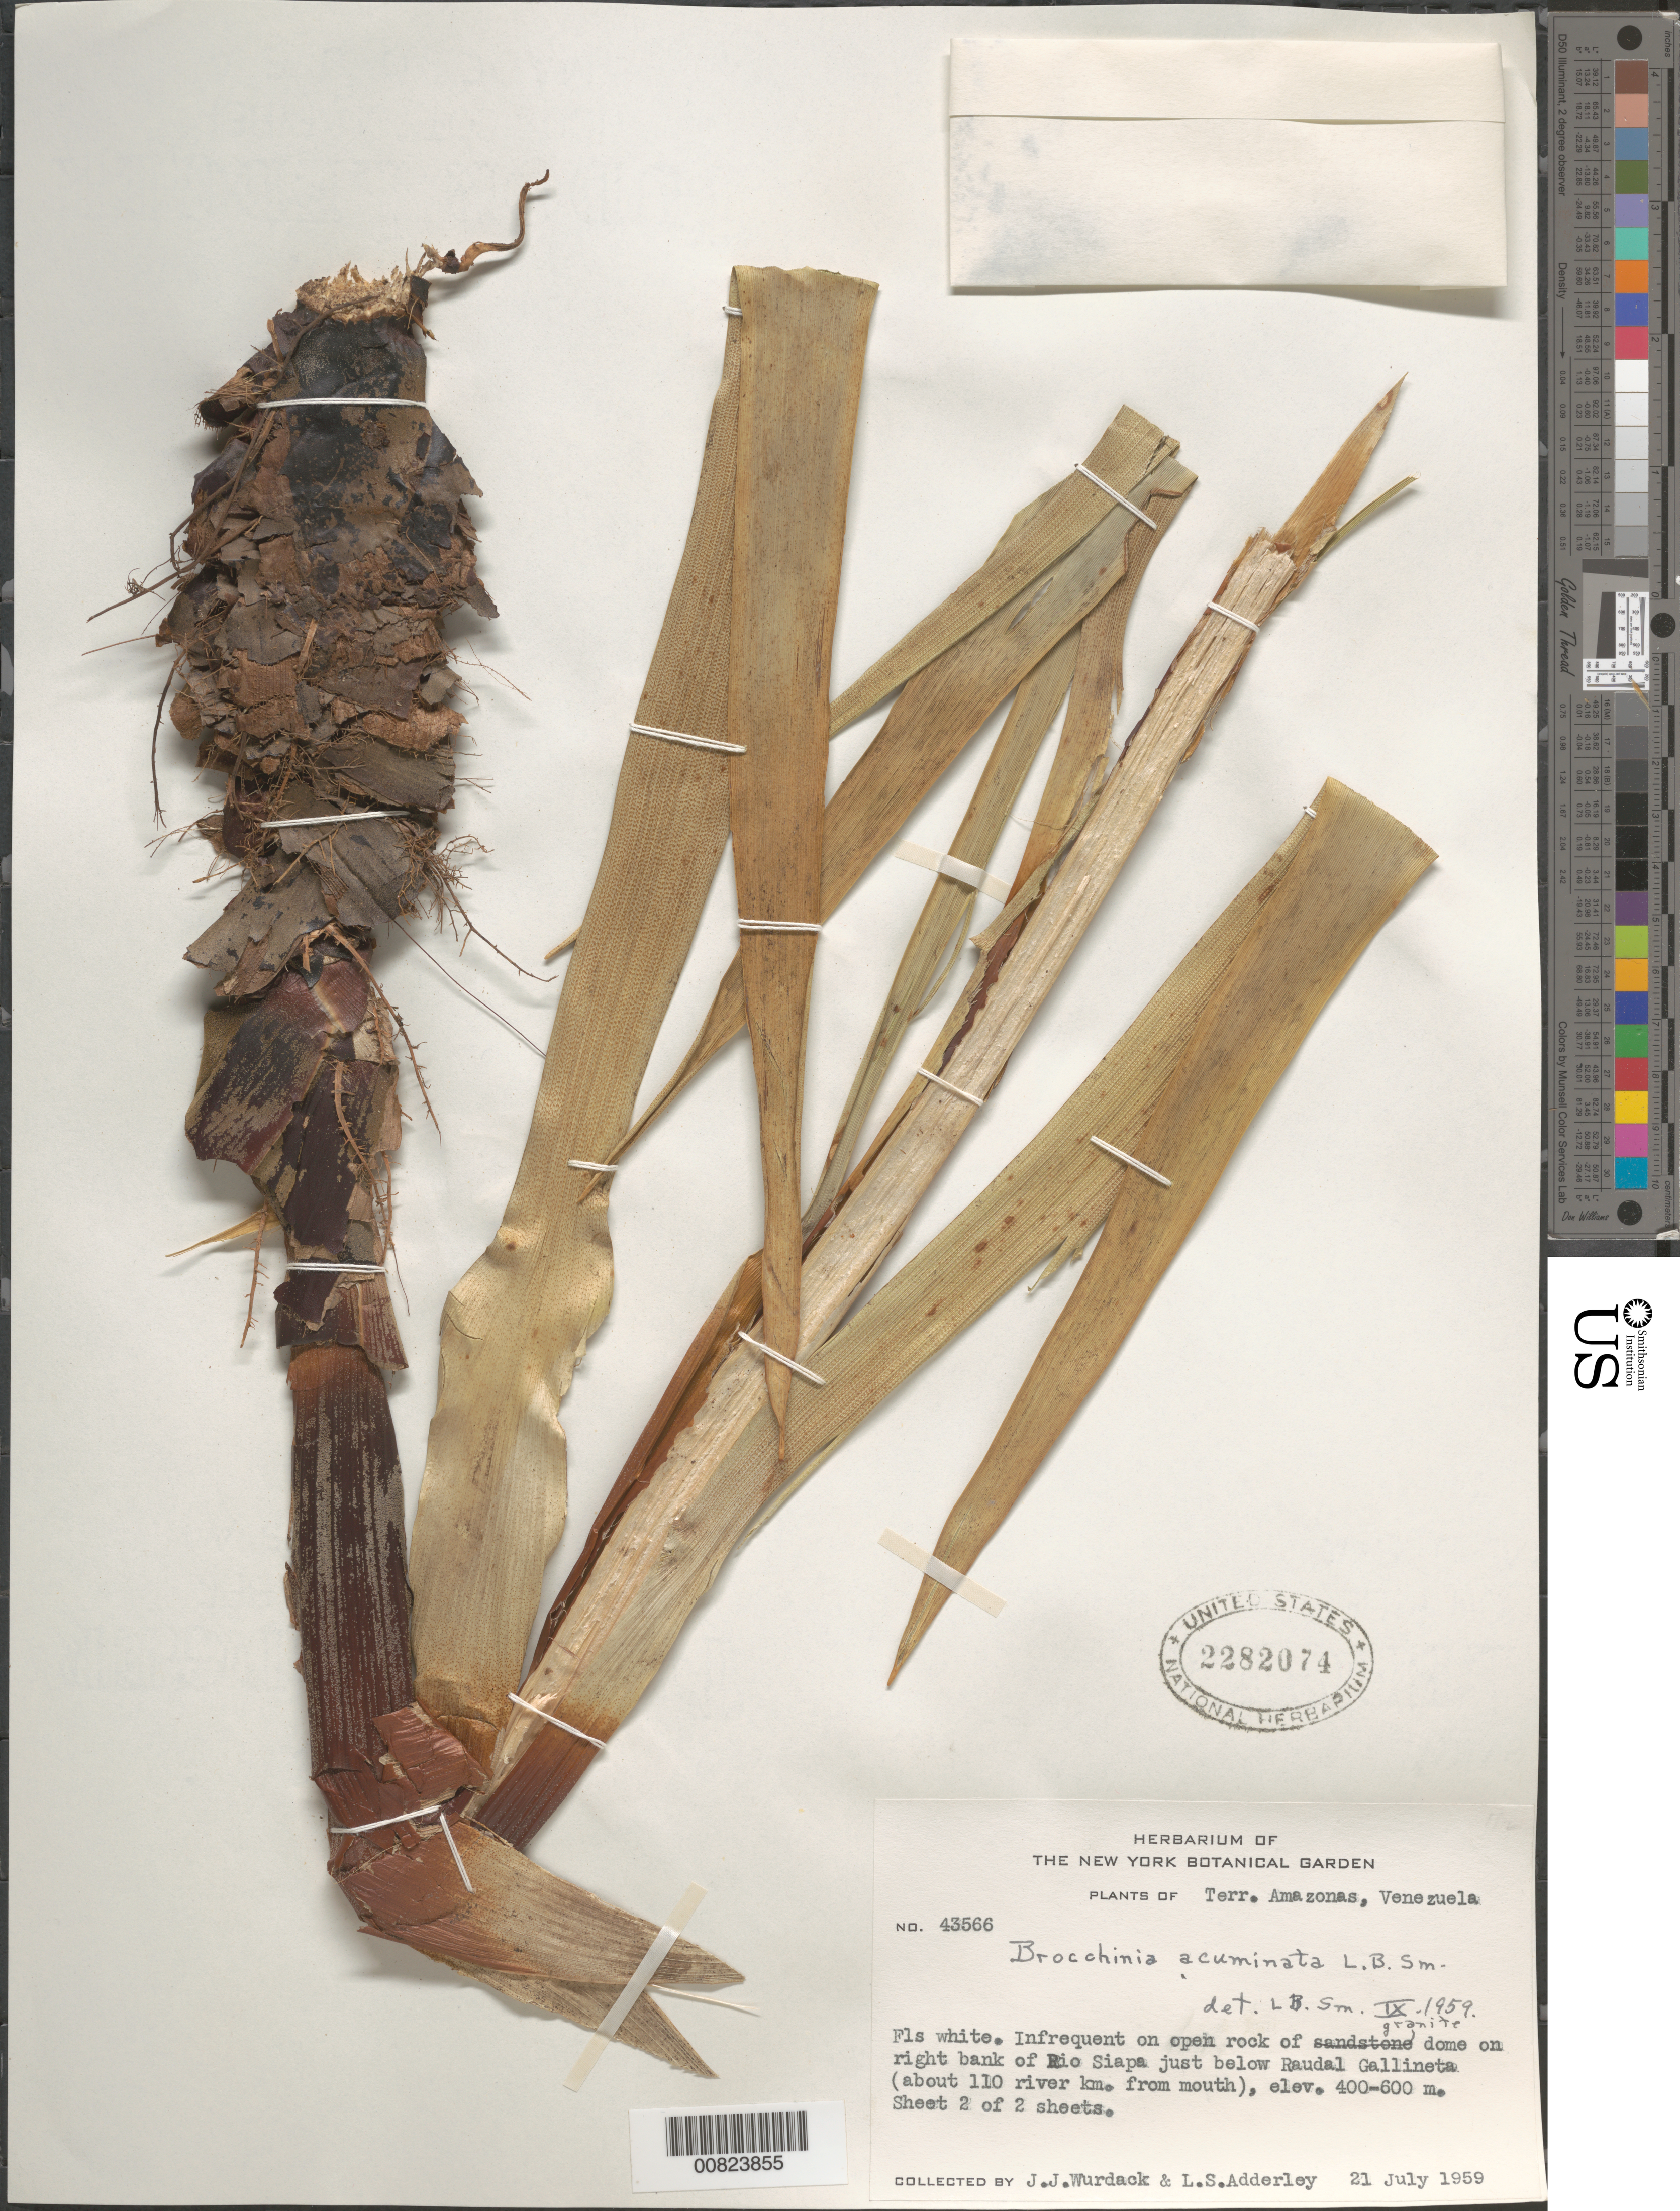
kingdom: Plantae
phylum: Tracheophyta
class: Liliopsida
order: Poales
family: Bromeliaceae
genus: Brocchinia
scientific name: Brocchinia acuminata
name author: L.B. Sm.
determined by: Smith, Lyman B., (US), NMNH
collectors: J. J. Wurdack & L. S. Adderley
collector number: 43566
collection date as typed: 21-Jul-59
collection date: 1959-07-21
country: Venezuela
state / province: Amazonas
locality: Río Siapa, just below Raudal Gallineta (about 110 river km from mouth)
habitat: Open rock of granite dome on riverbank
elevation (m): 400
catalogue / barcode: US 2282074